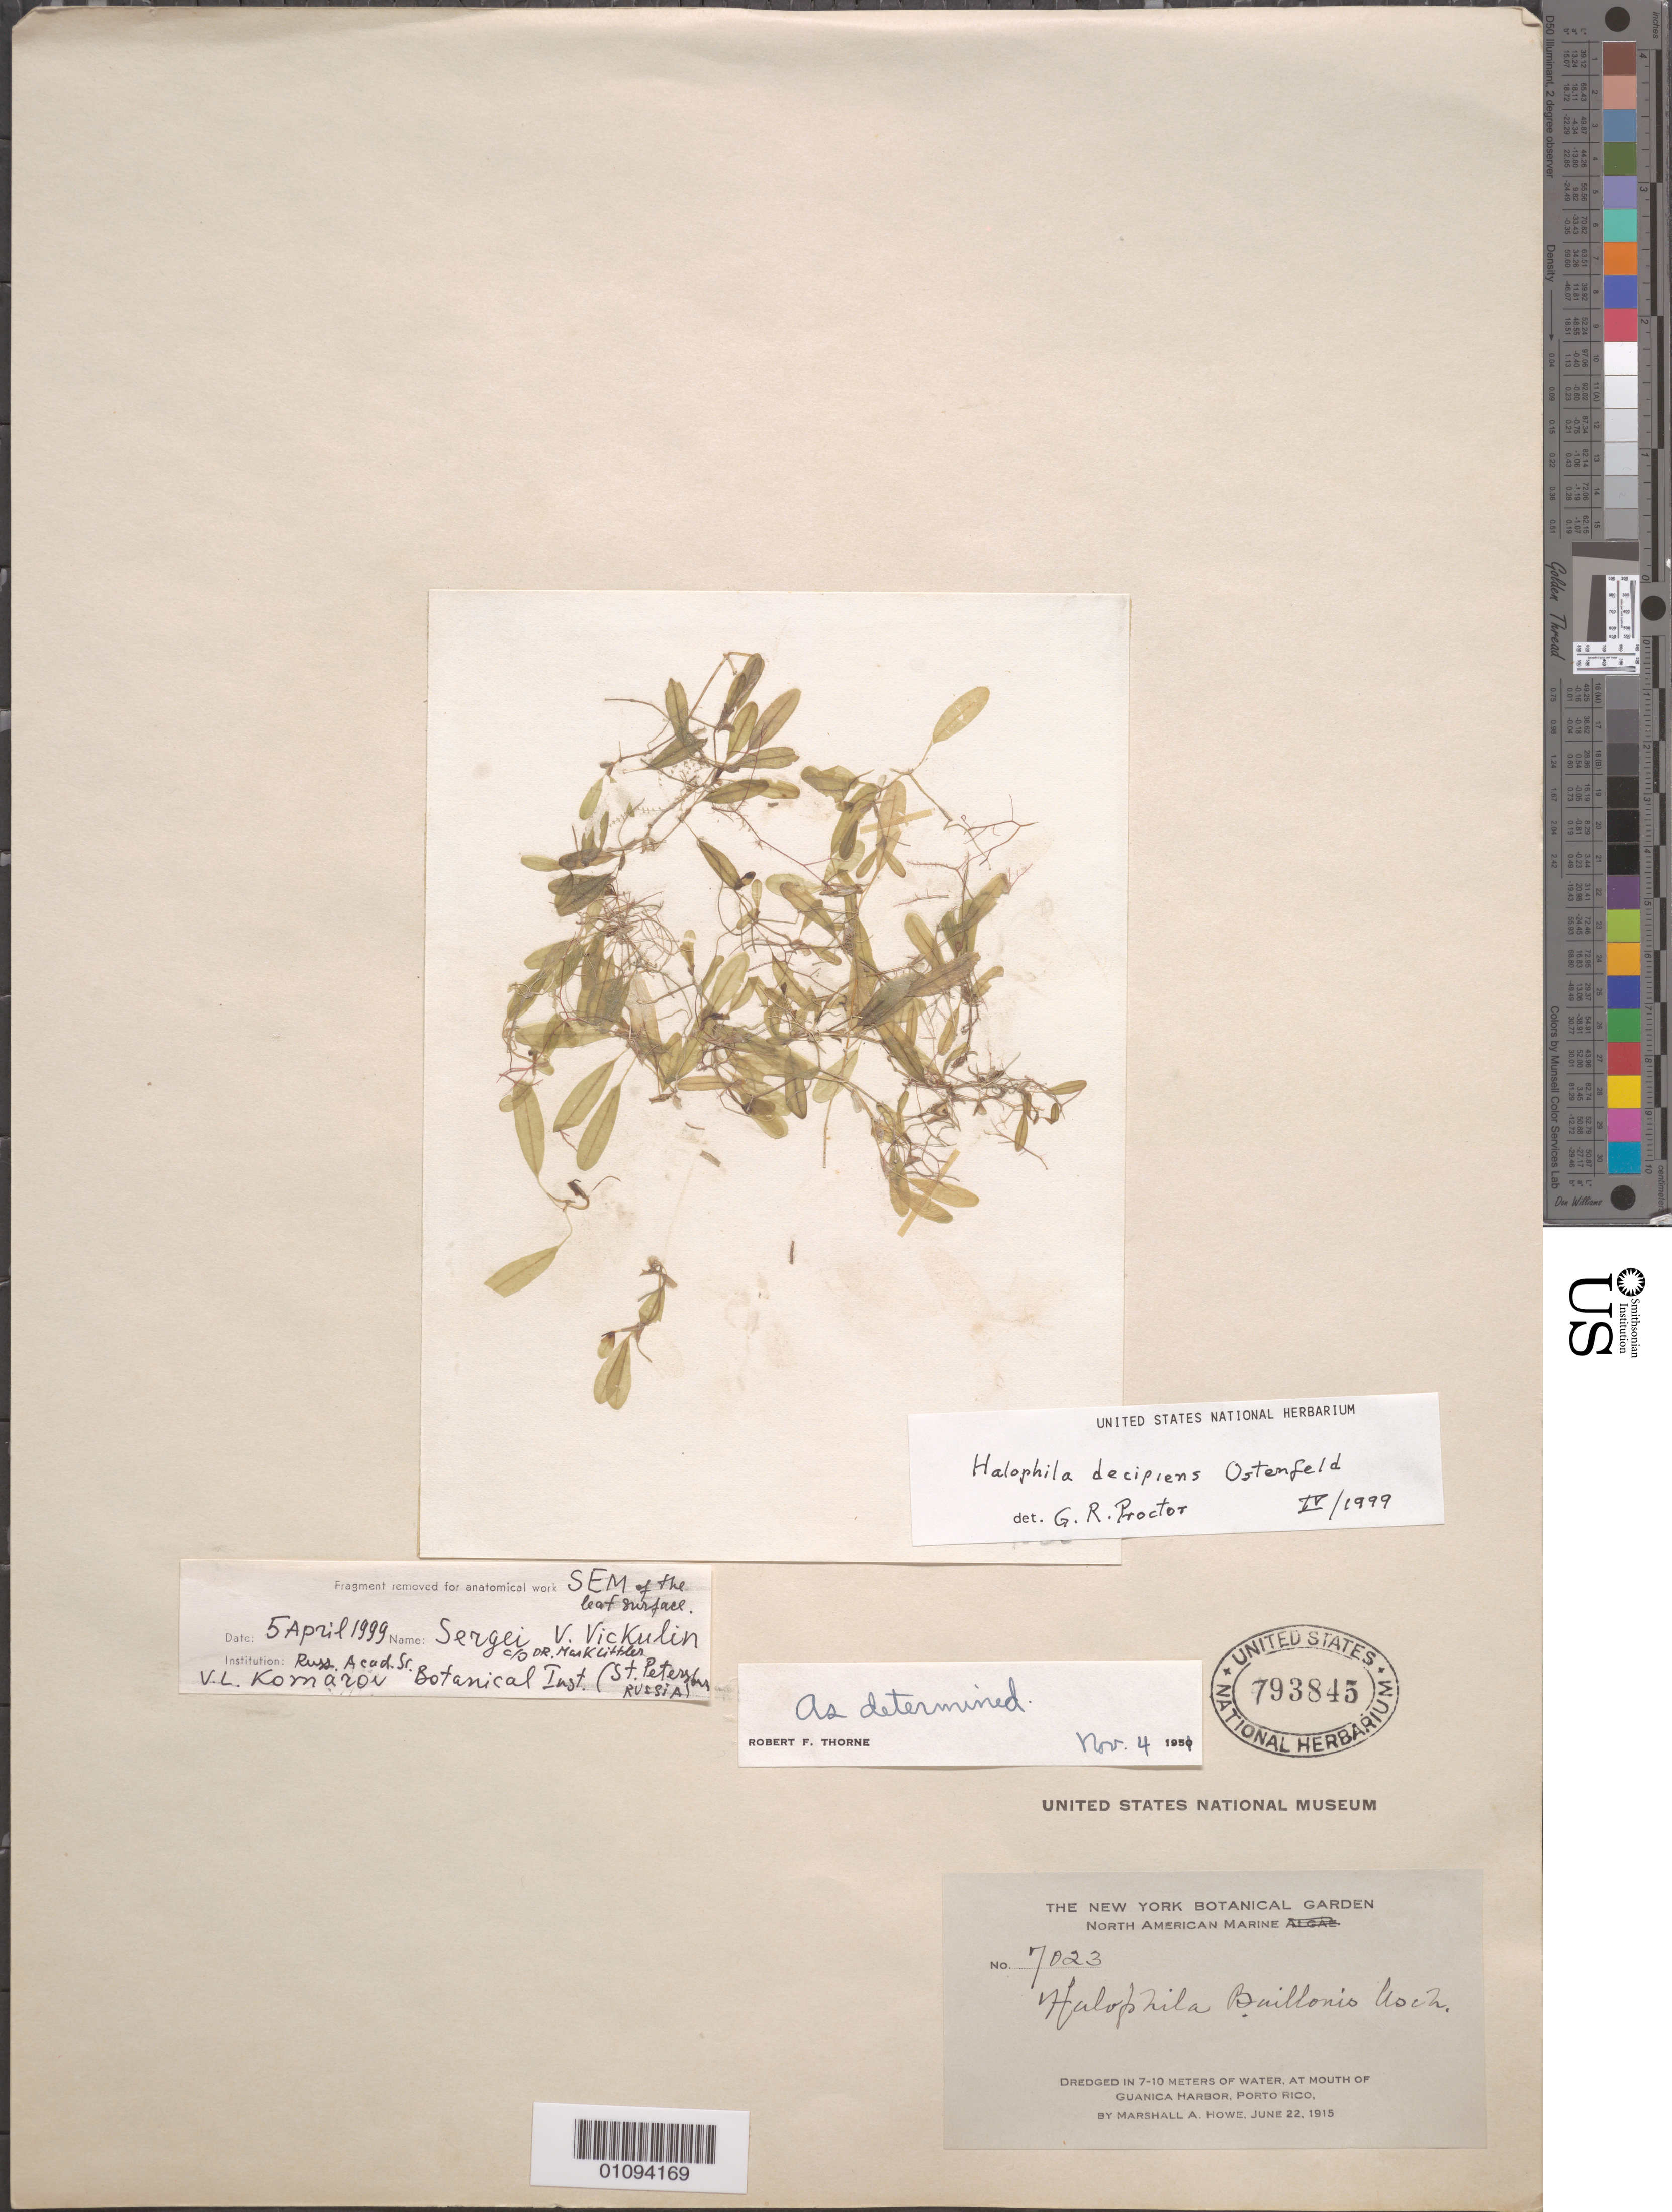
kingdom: Plantae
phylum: Tracheophyta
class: Liliopsida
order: Alismatales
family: Hydrocharitaceae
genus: Halophila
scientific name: Halophila decipiens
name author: Ostenf.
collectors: M. A. Howe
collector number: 7023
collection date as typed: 22 Jun 1915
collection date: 1915-06-22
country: Puerto Rico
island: Puerto Rico I.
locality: Mouth of Guanica Harbor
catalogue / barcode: US 793845